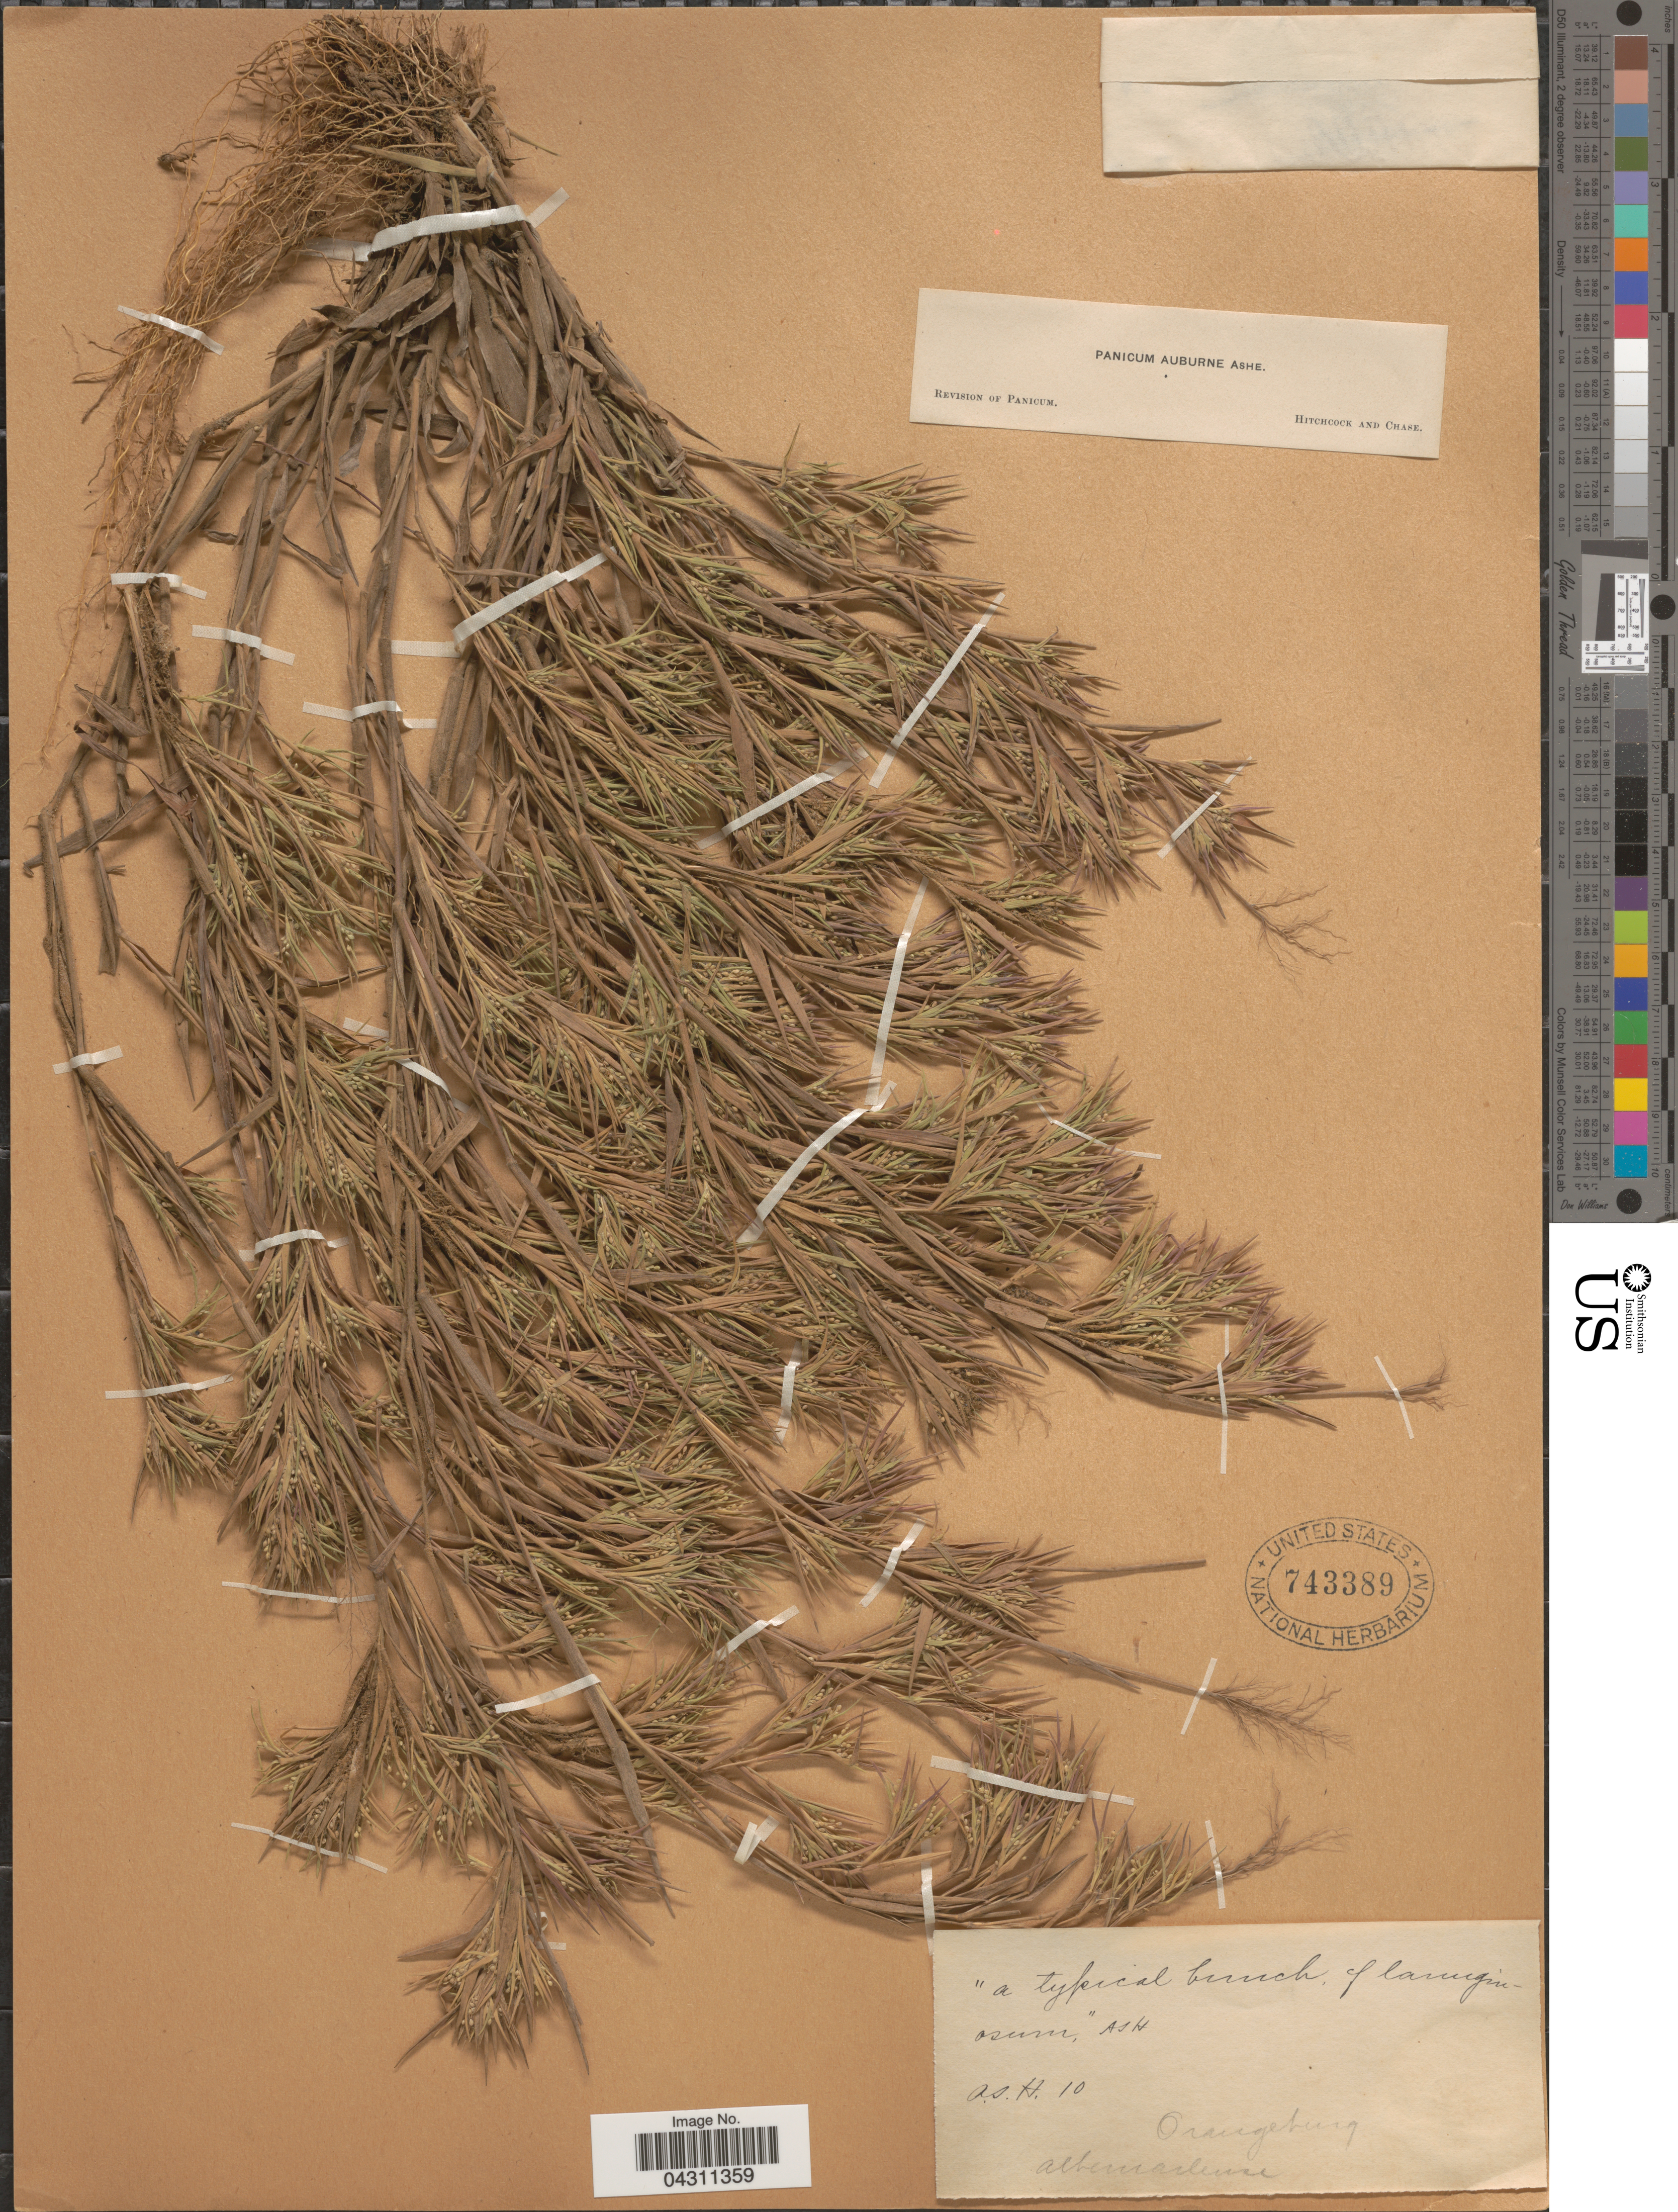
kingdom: Plantae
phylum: Tracheophyta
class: Liliopsida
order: Poales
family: Poaceae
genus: Dichanthelium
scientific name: Dichanthelium sphaerocarpon var. sphaerocarpon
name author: (Elliott) Gould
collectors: A. H.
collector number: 10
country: United States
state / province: North Carolina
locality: Orangeburg. Albermarle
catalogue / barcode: US 743389